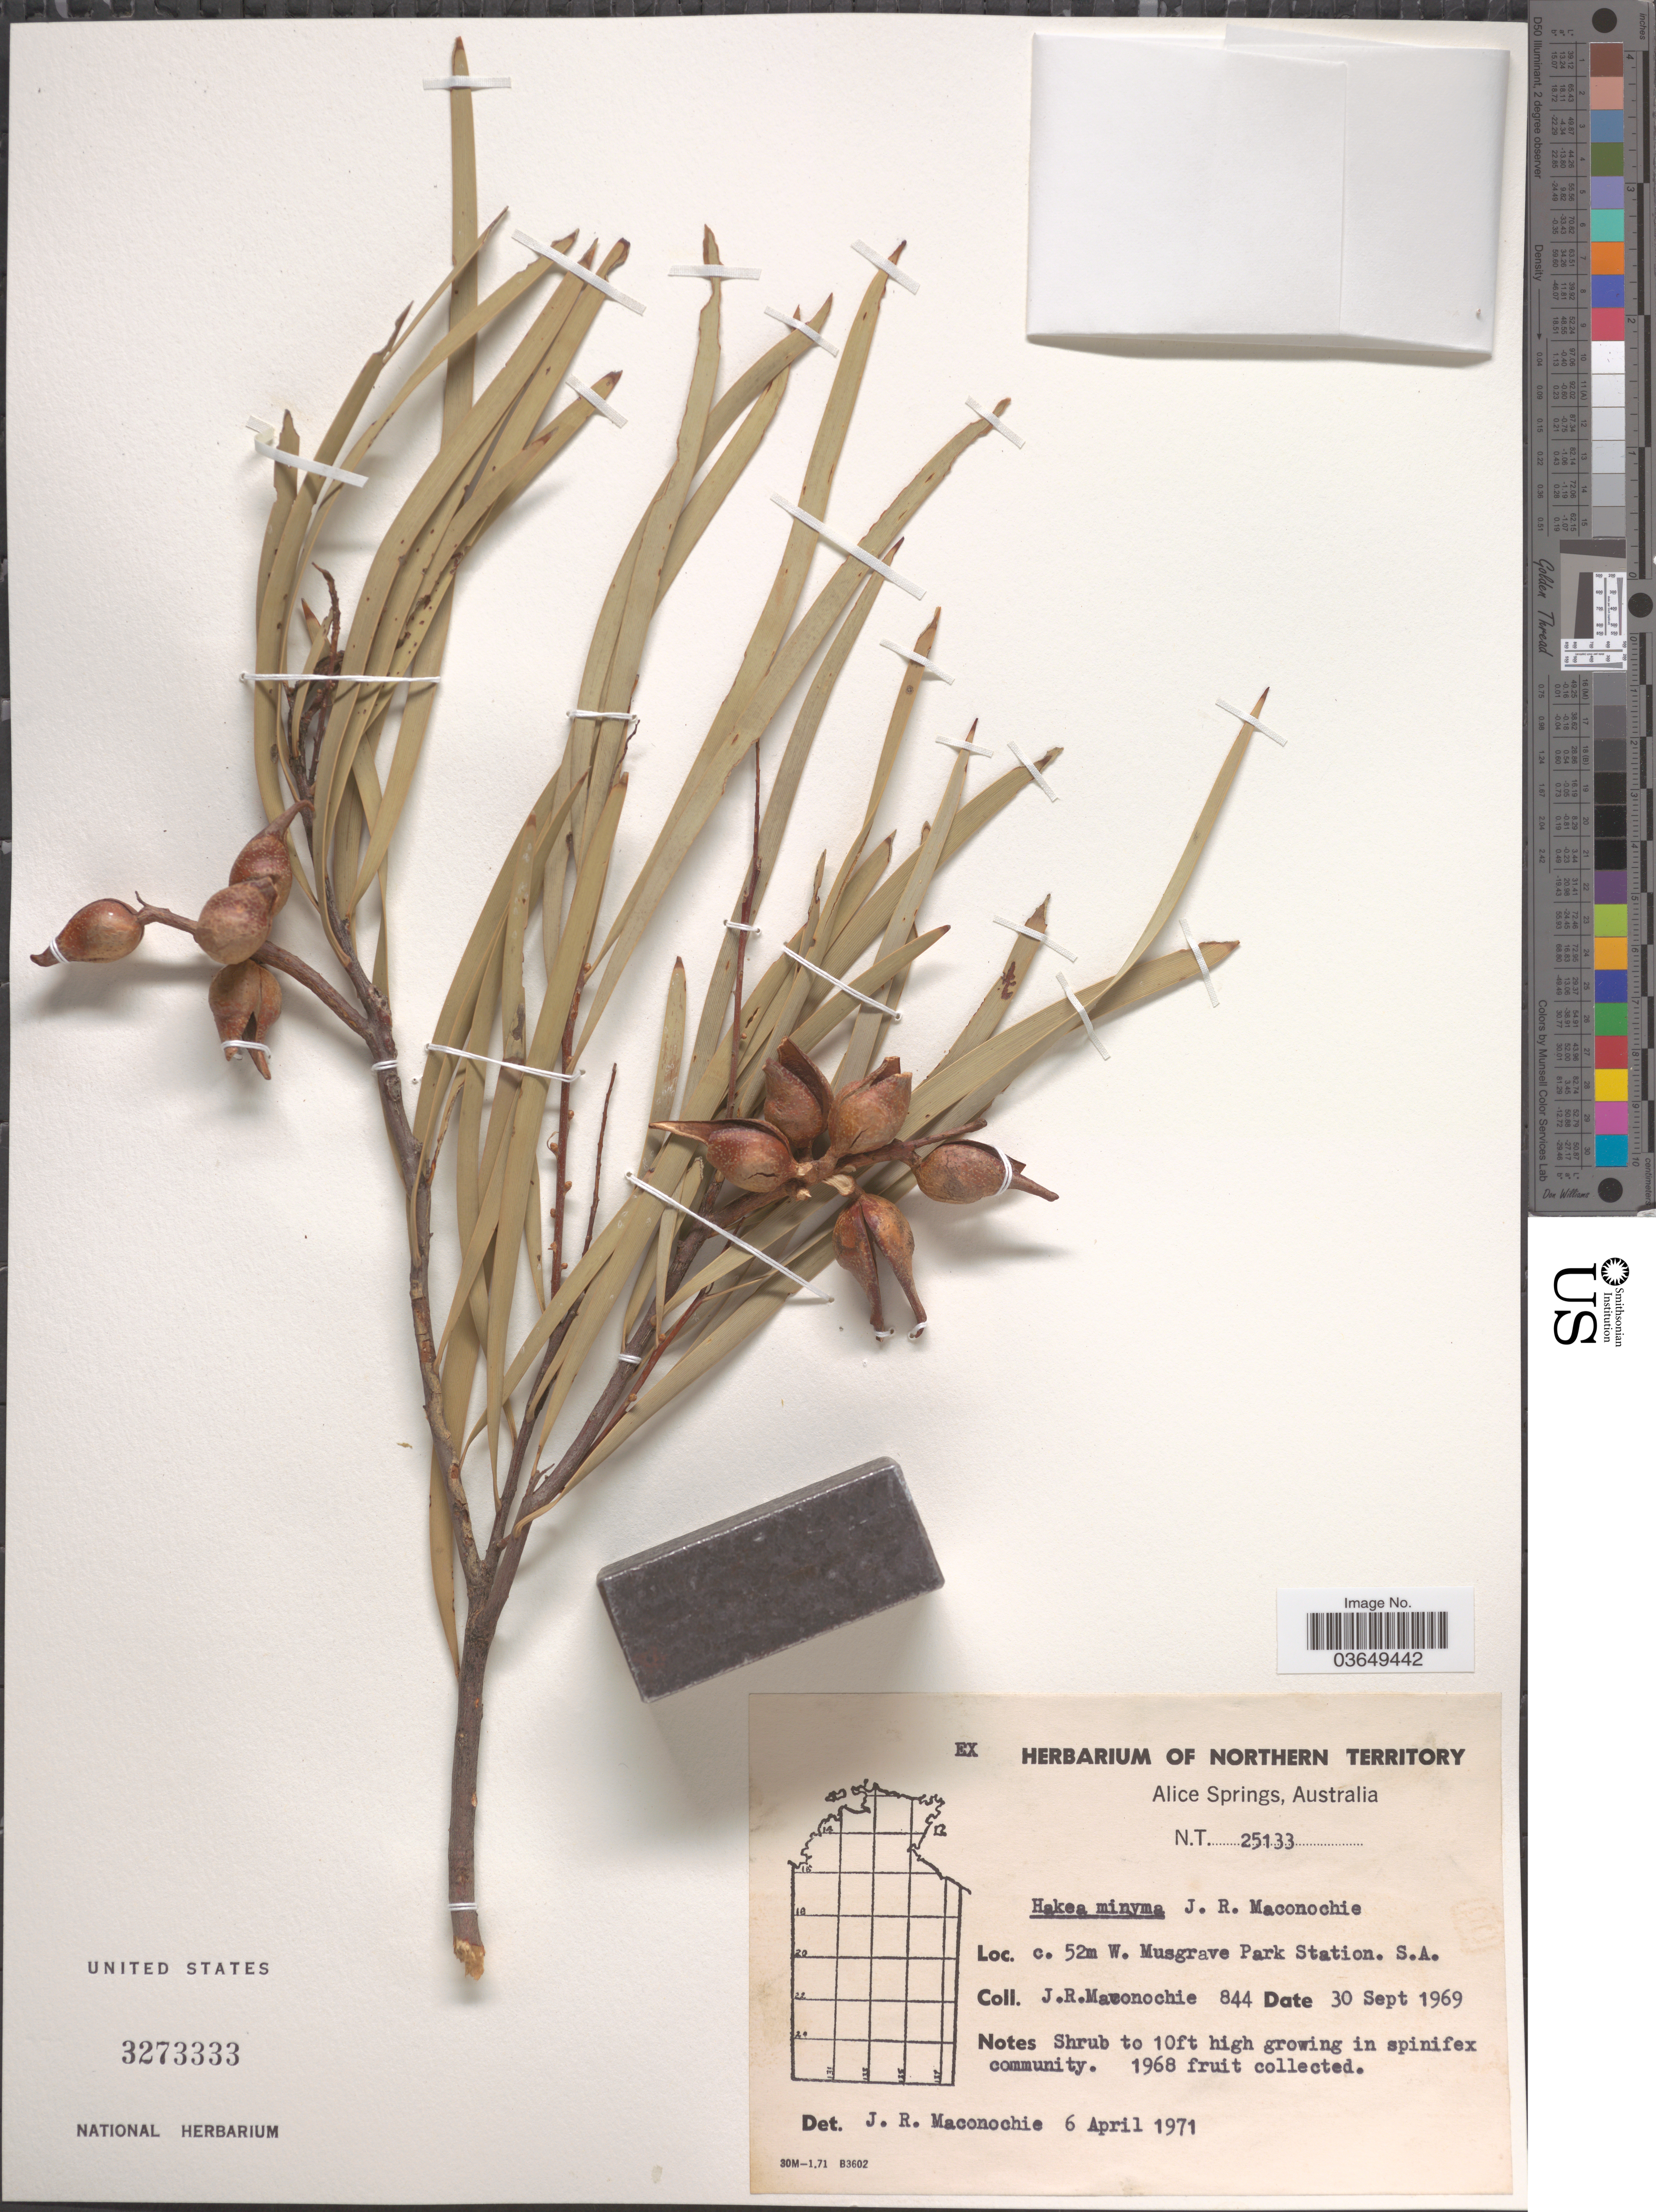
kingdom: Plantae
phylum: Tracheophyta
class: Magnoliopsida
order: Proteales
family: Proteaceae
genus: Hakea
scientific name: Hakea minyma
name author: Maconochie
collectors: J. Maconochie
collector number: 844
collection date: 1969-09-30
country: Australia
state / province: South Australia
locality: C. 52m W. Musgrave Park Station, S.A.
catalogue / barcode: US 3273333